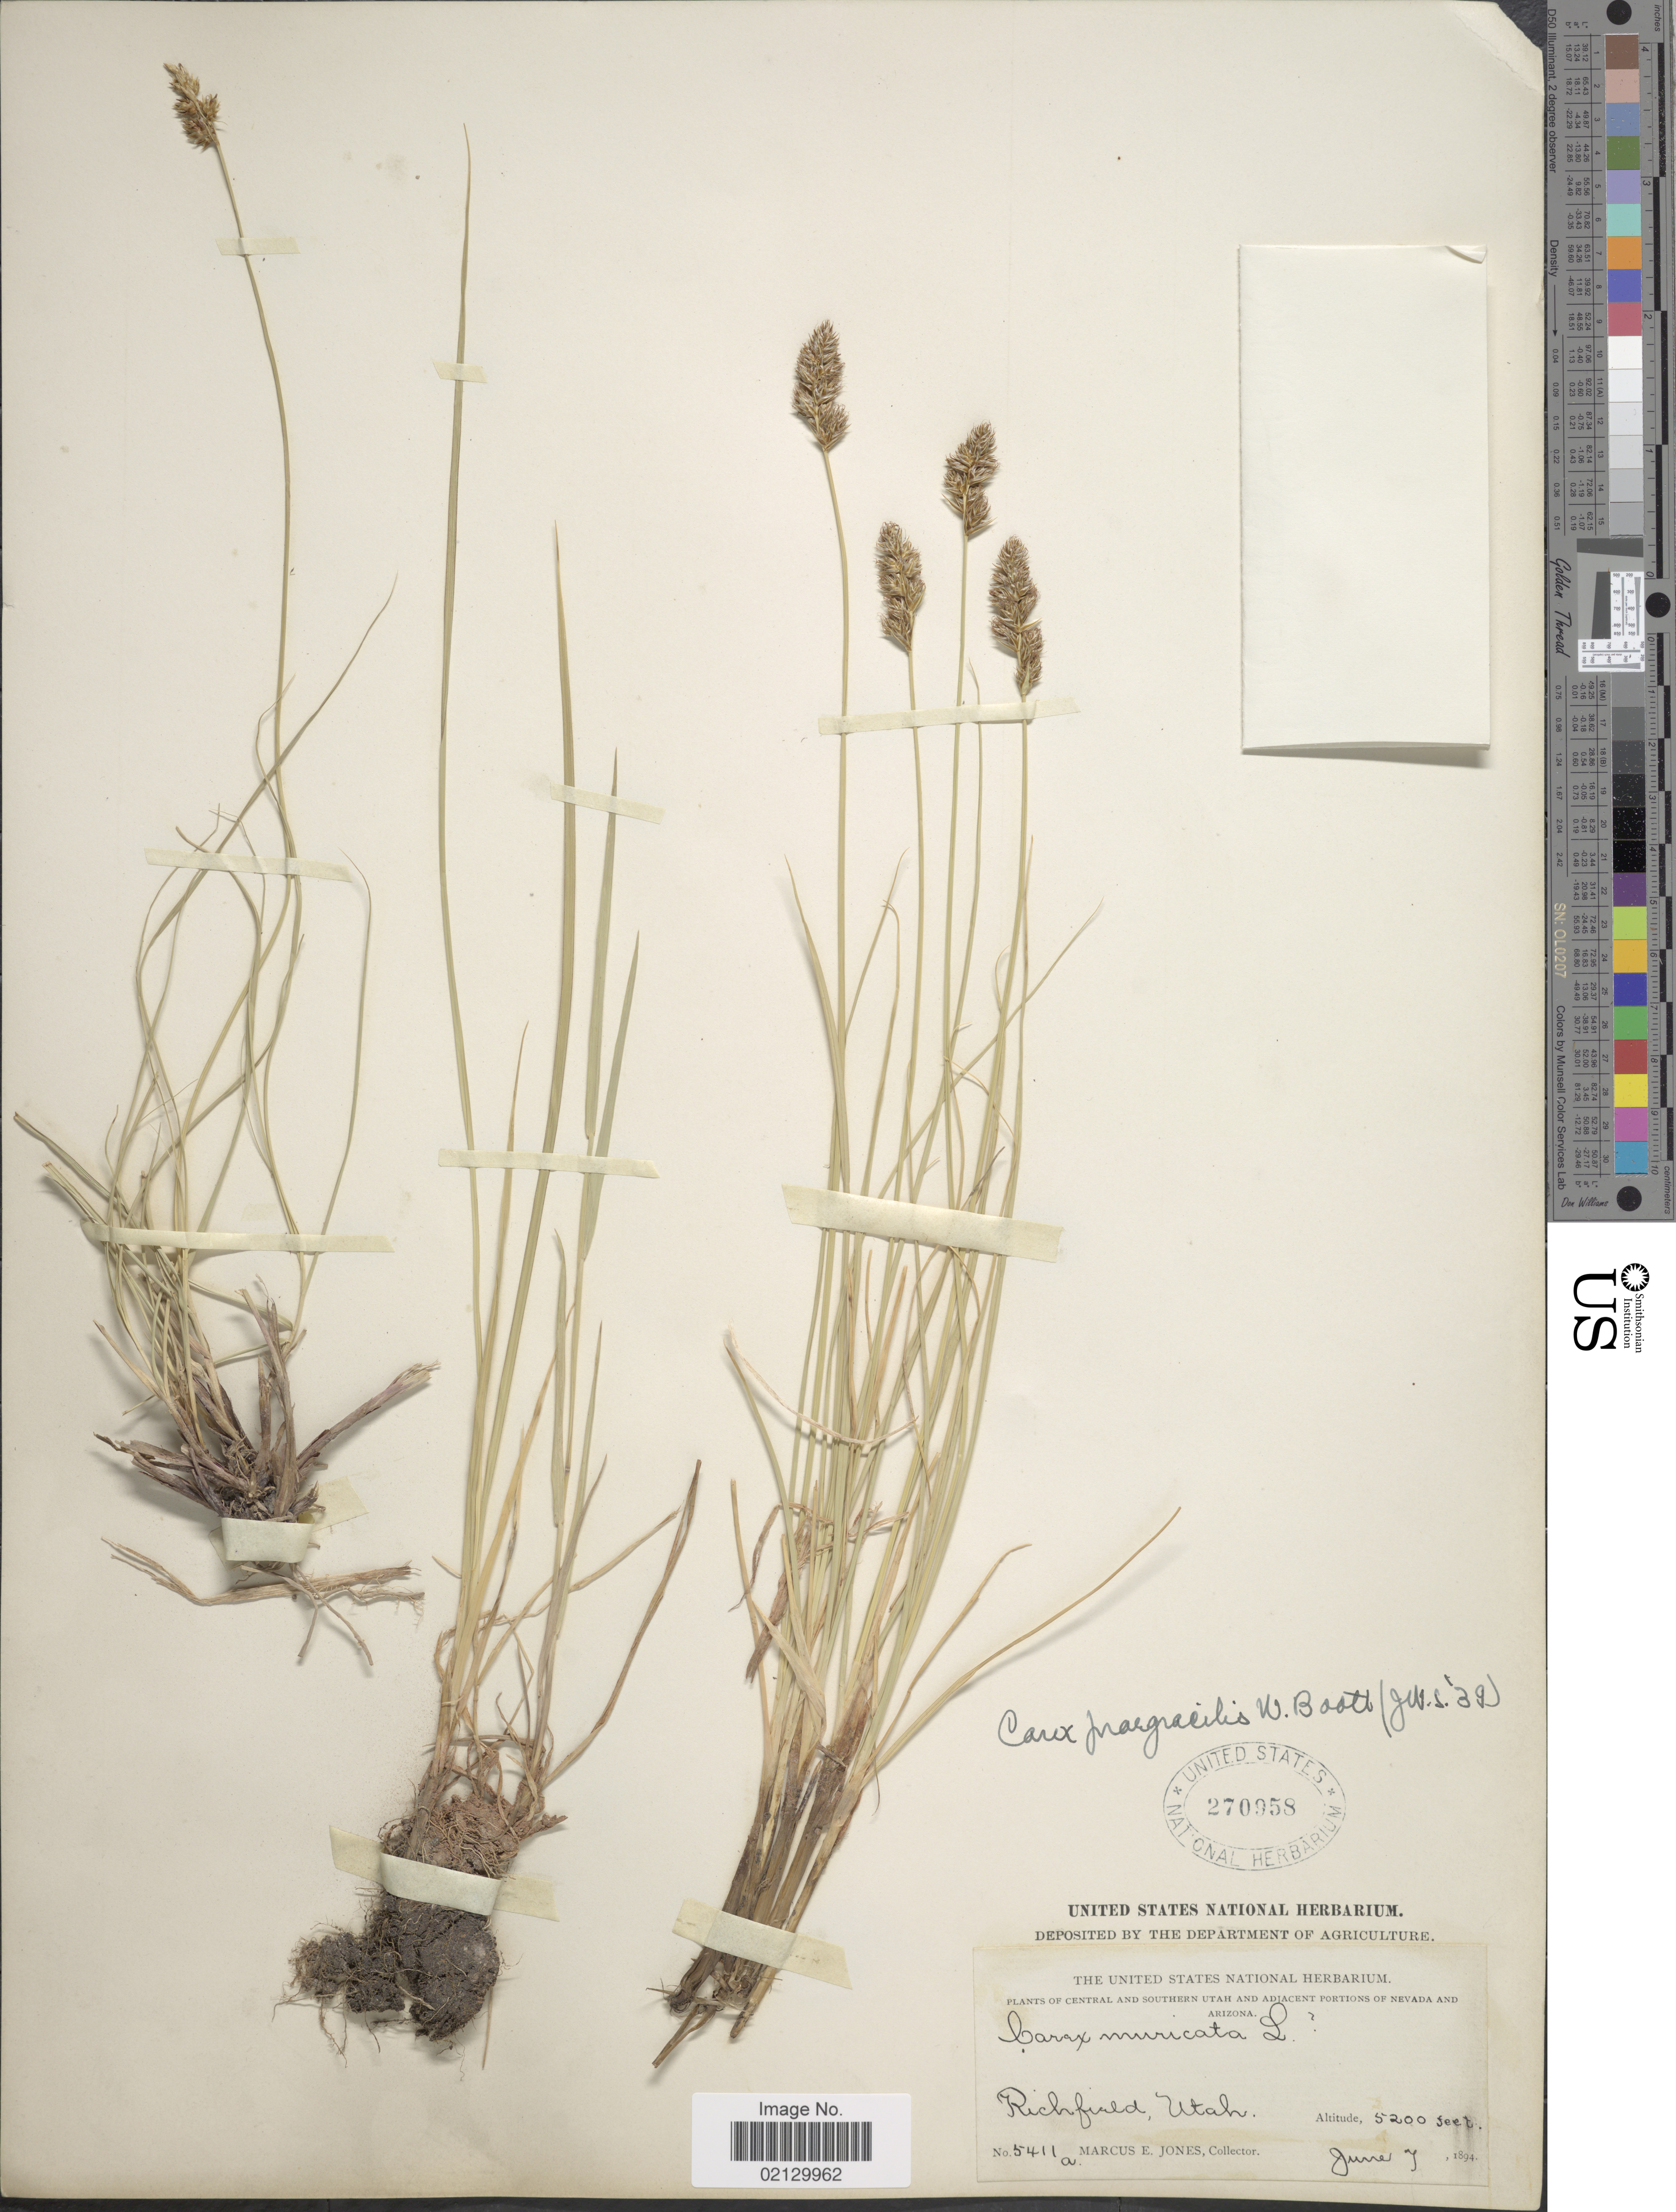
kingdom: Plantae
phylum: Tracheophyta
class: Liliopsida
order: Poales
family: Cyperaceae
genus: Carex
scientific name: Carex praegracilis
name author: W. Boott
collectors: M. E. Jones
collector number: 5411a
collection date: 1894-06-07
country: United States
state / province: Utah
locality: Richfield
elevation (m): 1585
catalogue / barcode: US 270958